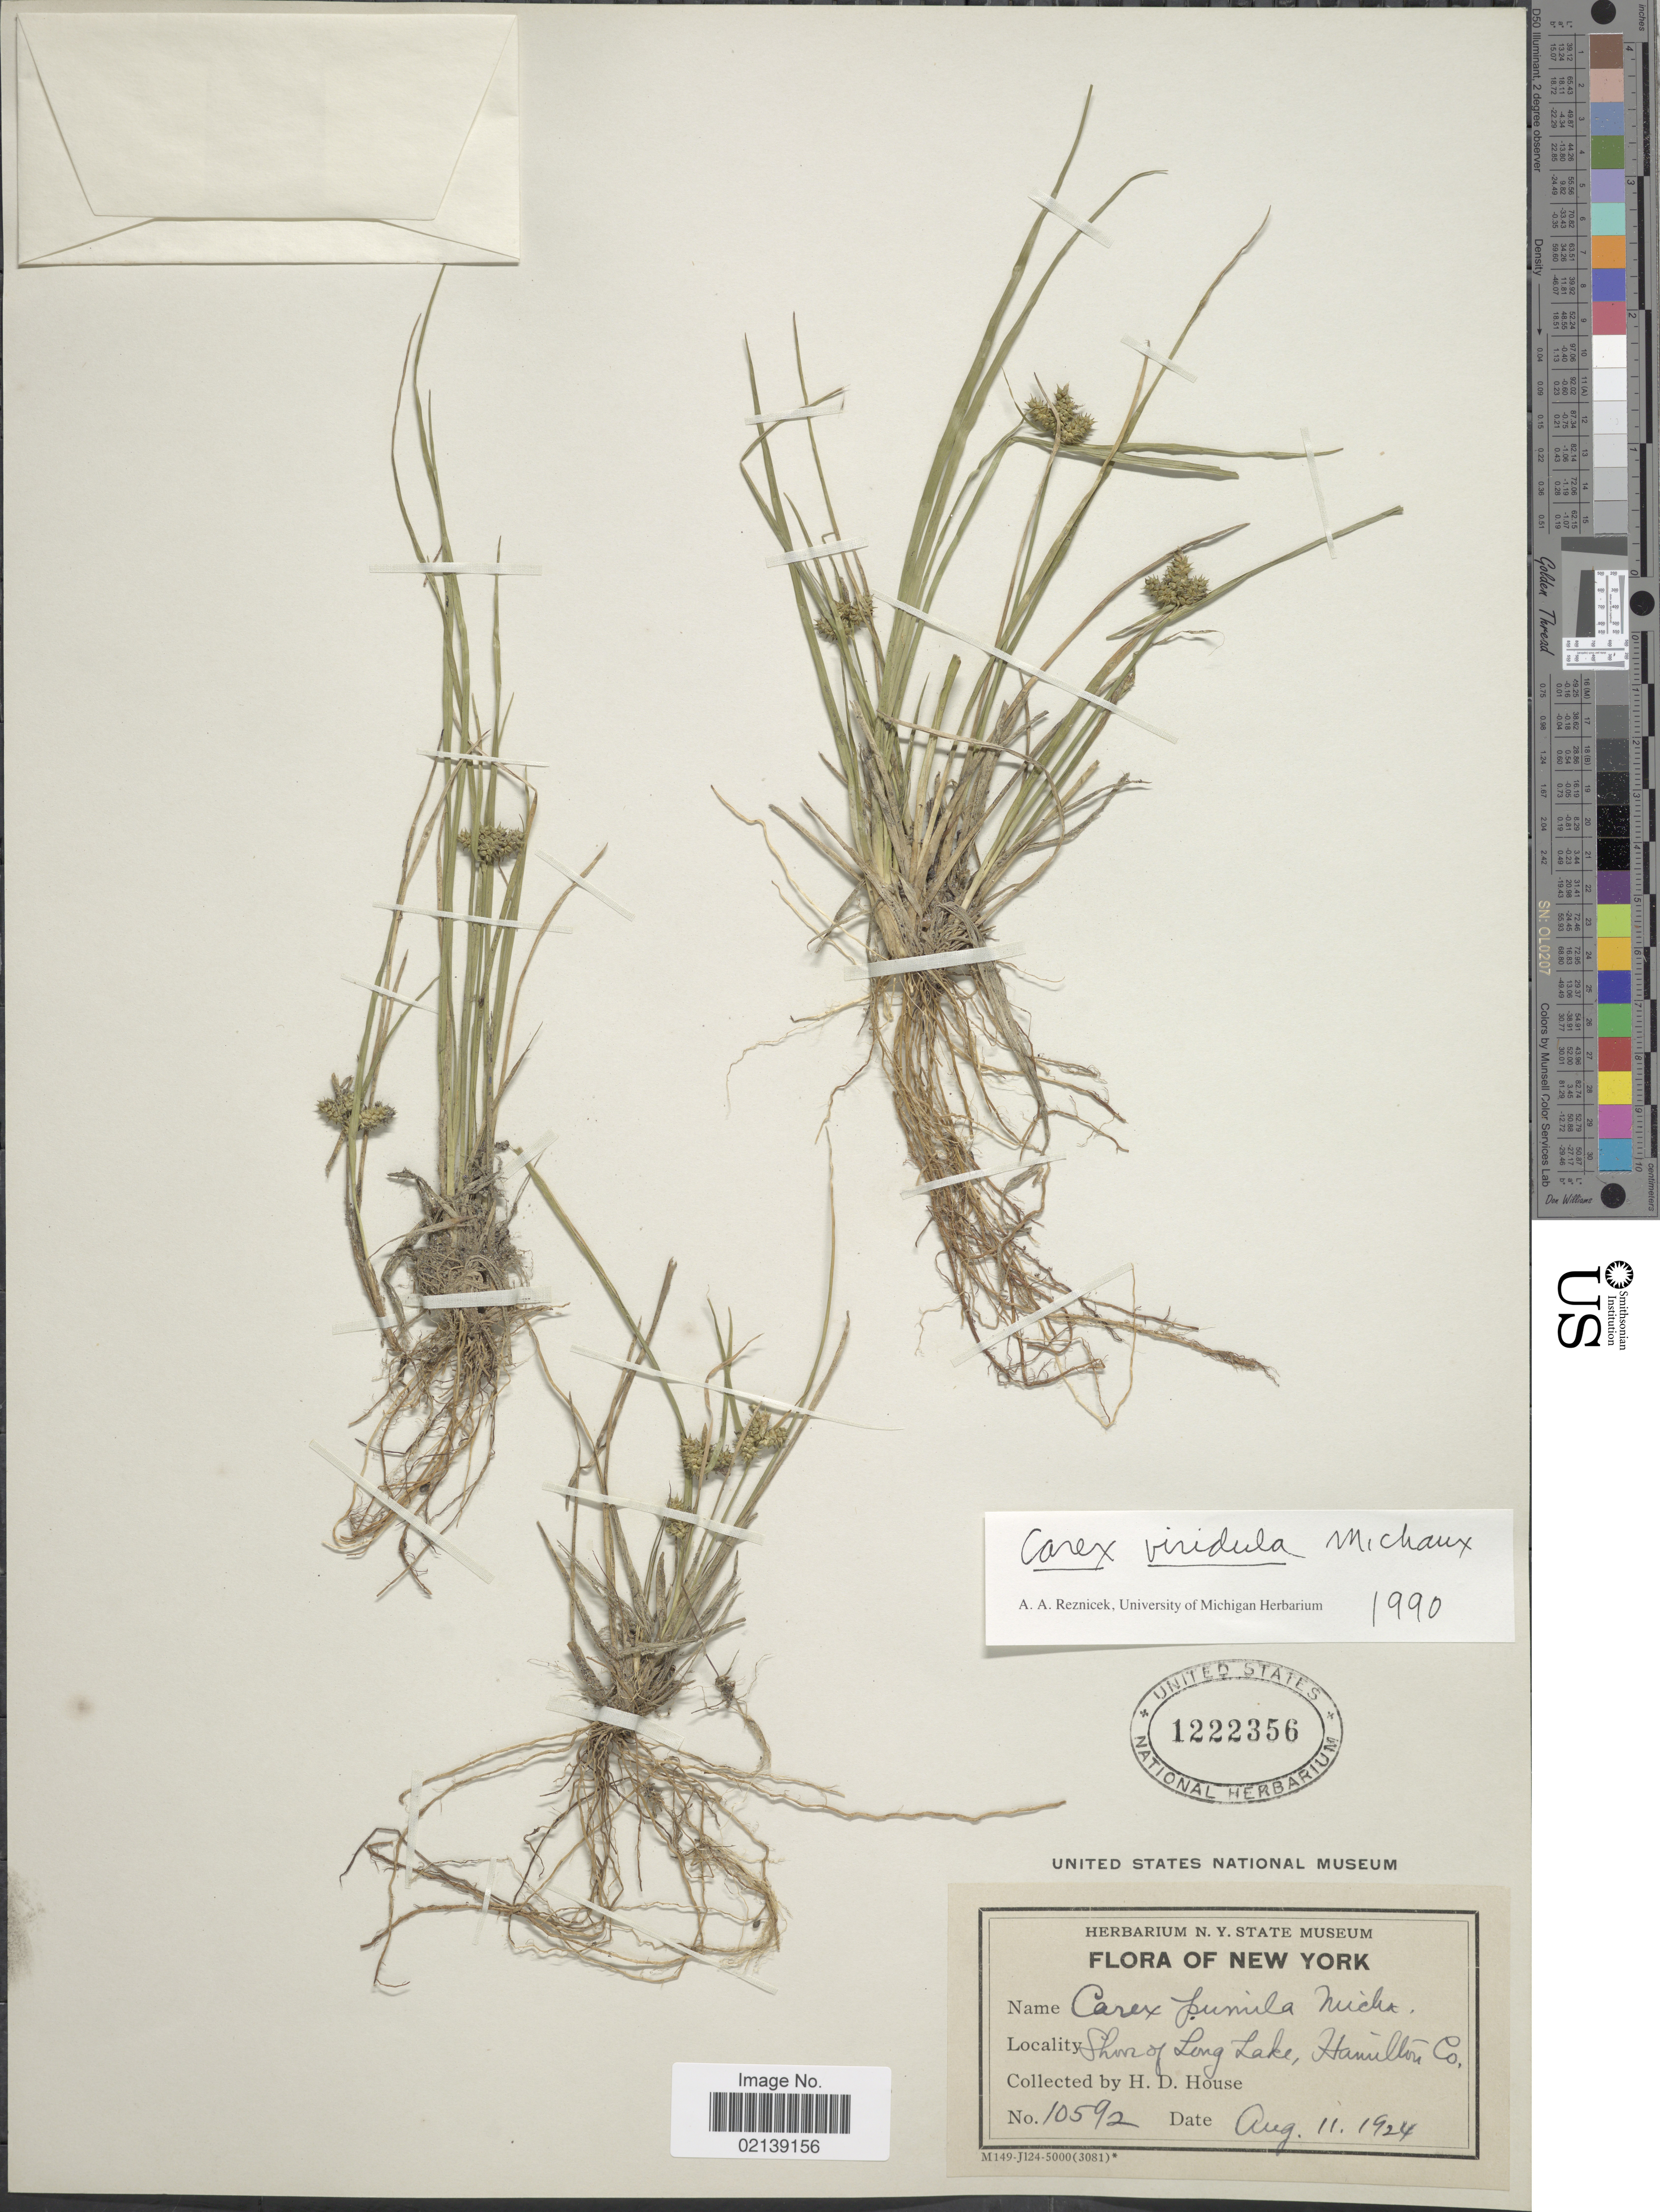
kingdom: Plantae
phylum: Tracheophyta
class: Liliopsida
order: Poales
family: Cyperaceae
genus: Carex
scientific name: Carex oederi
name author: Retz.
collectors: H. D. House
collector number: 10592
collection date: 1924-08-11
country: United States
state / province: New York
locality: Shore of Long Lake, Hamilton Co.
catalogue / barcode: US 1222356